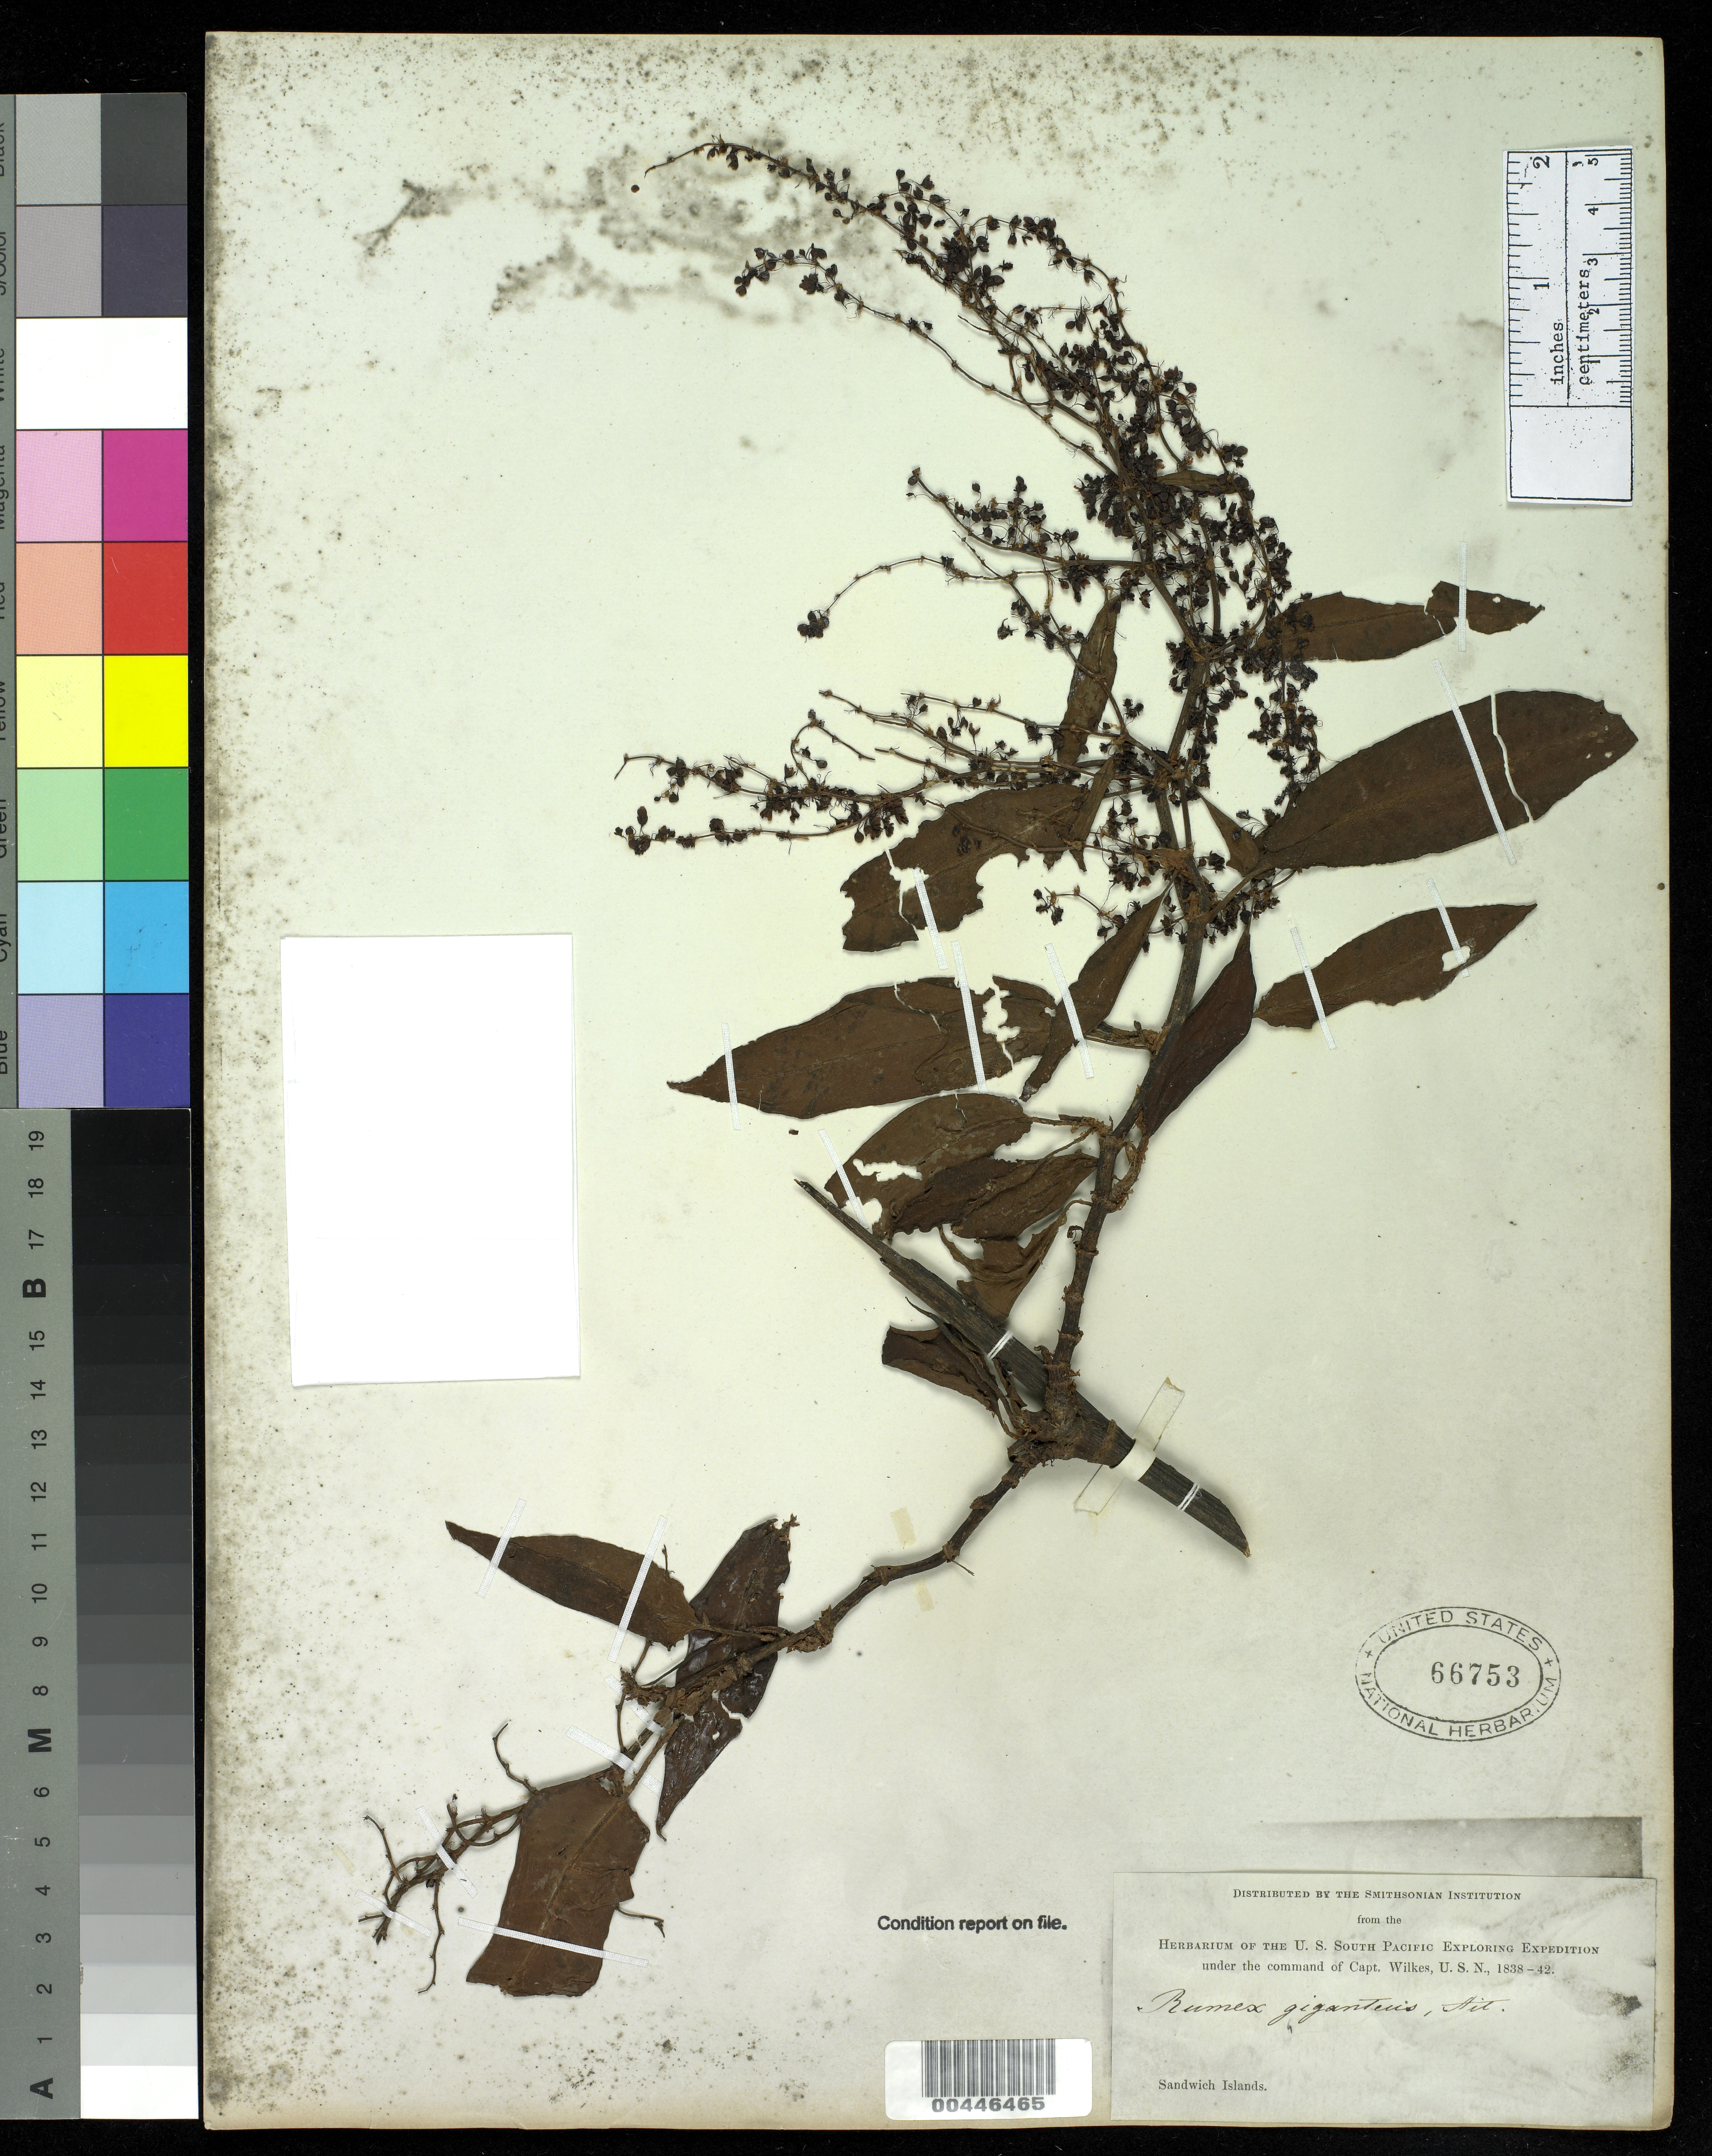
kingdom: Plantae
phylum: Tracheophyta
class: Magnoliopsida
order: Caryophyllales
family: Polygonaceae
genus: Rumex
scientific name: Rumex giganteus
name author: W.T. Aiton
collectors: Wilkes Explor. Exped.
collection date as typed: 1838 to -- --- 1842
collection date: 1838/1842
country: United States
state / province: Hawaii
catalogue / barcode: US 66753